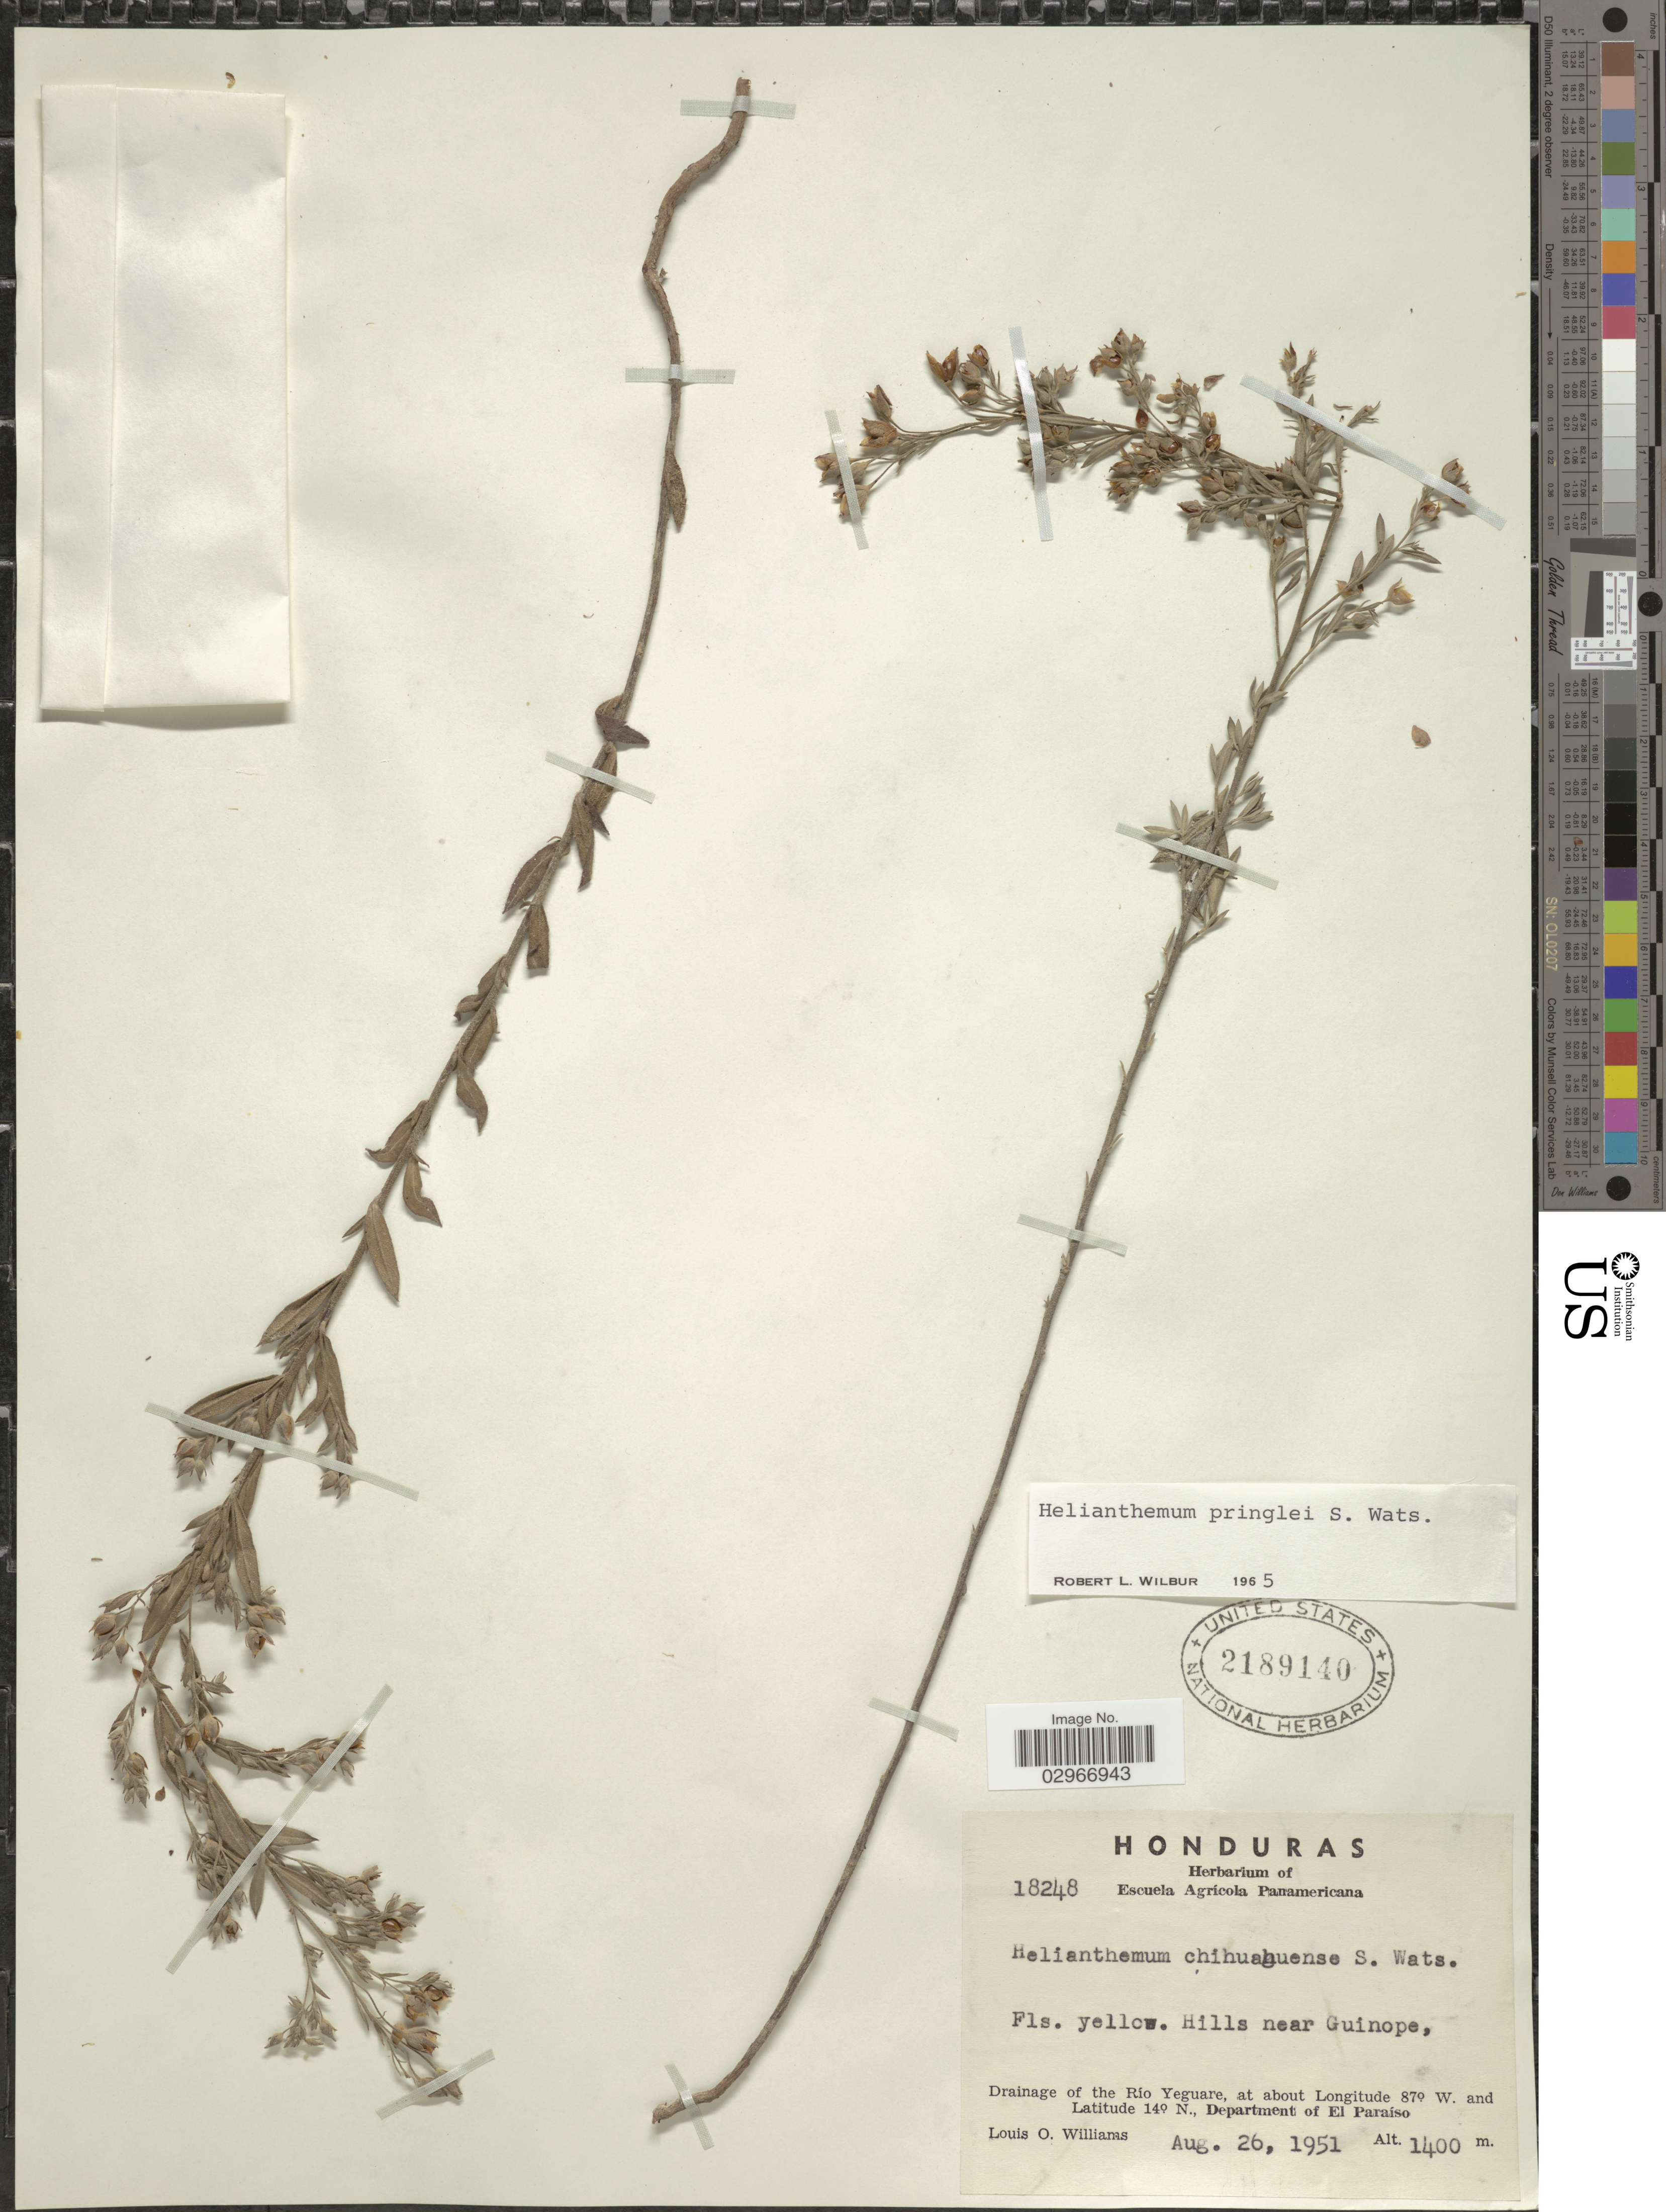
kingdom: Plantae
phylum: Tracheophyta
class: Magnoliopsida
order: Malvales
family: Cistaceae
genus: Helianthemum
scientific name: Helianthemum pringlei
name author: S. Watson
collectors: L. O. Williams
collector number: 18248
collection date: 1951-08-26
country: Honduras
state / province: El Paraíso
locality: Hills near Guinope. Drainage of the Río Yeguare, Department of El Paraíso.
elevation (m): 1400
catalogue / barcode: US 2189140